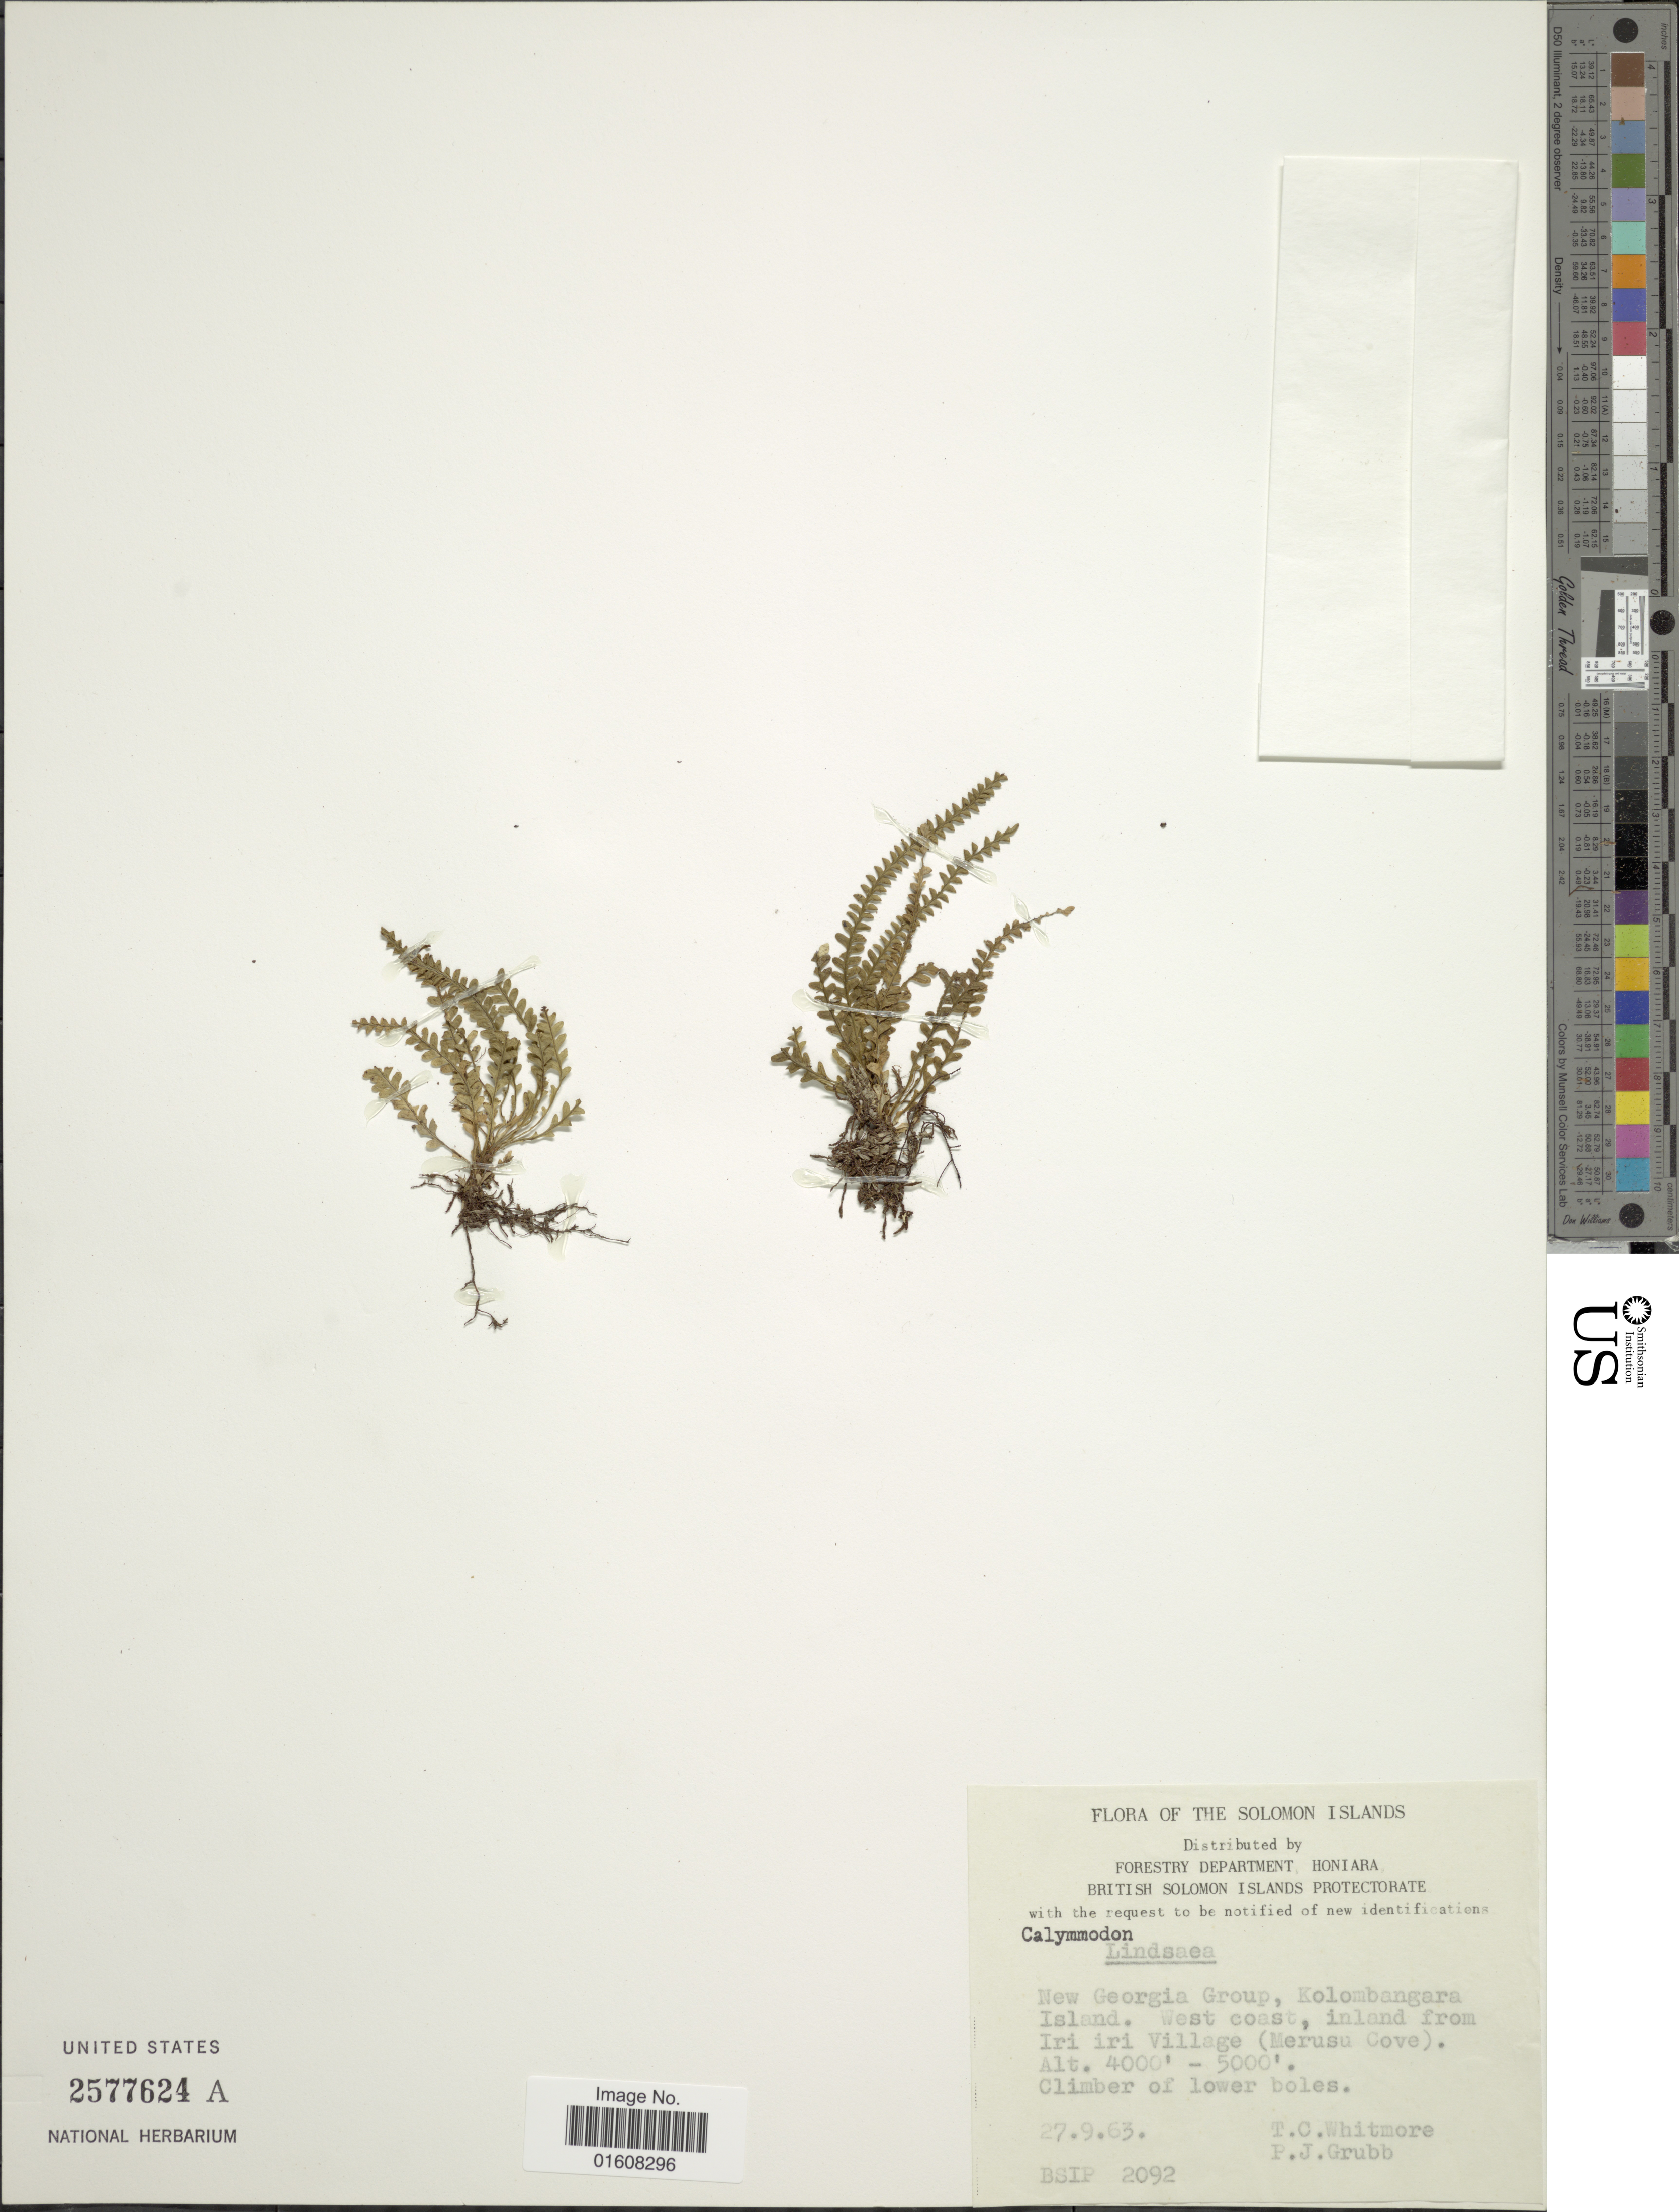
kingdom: Plantae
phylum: Tracheophyta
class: Polypodiopsida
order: Polypodiales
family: Polypodiaceae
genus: Grammitis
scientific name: Grammitis sp.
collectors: T. C. Whitmore & P. J. Grubb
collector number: BSIP 2092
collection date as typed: Transcribed d/m/y: 27/9/63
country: Solomon Islands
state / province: Solomon Islands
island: Kolombangara [Nduke]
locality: New Georgia Group, Kolombangara. West coast, inland from Iri iri Village (Merusu Cove)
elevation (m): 1524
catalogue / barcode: US 2577624A